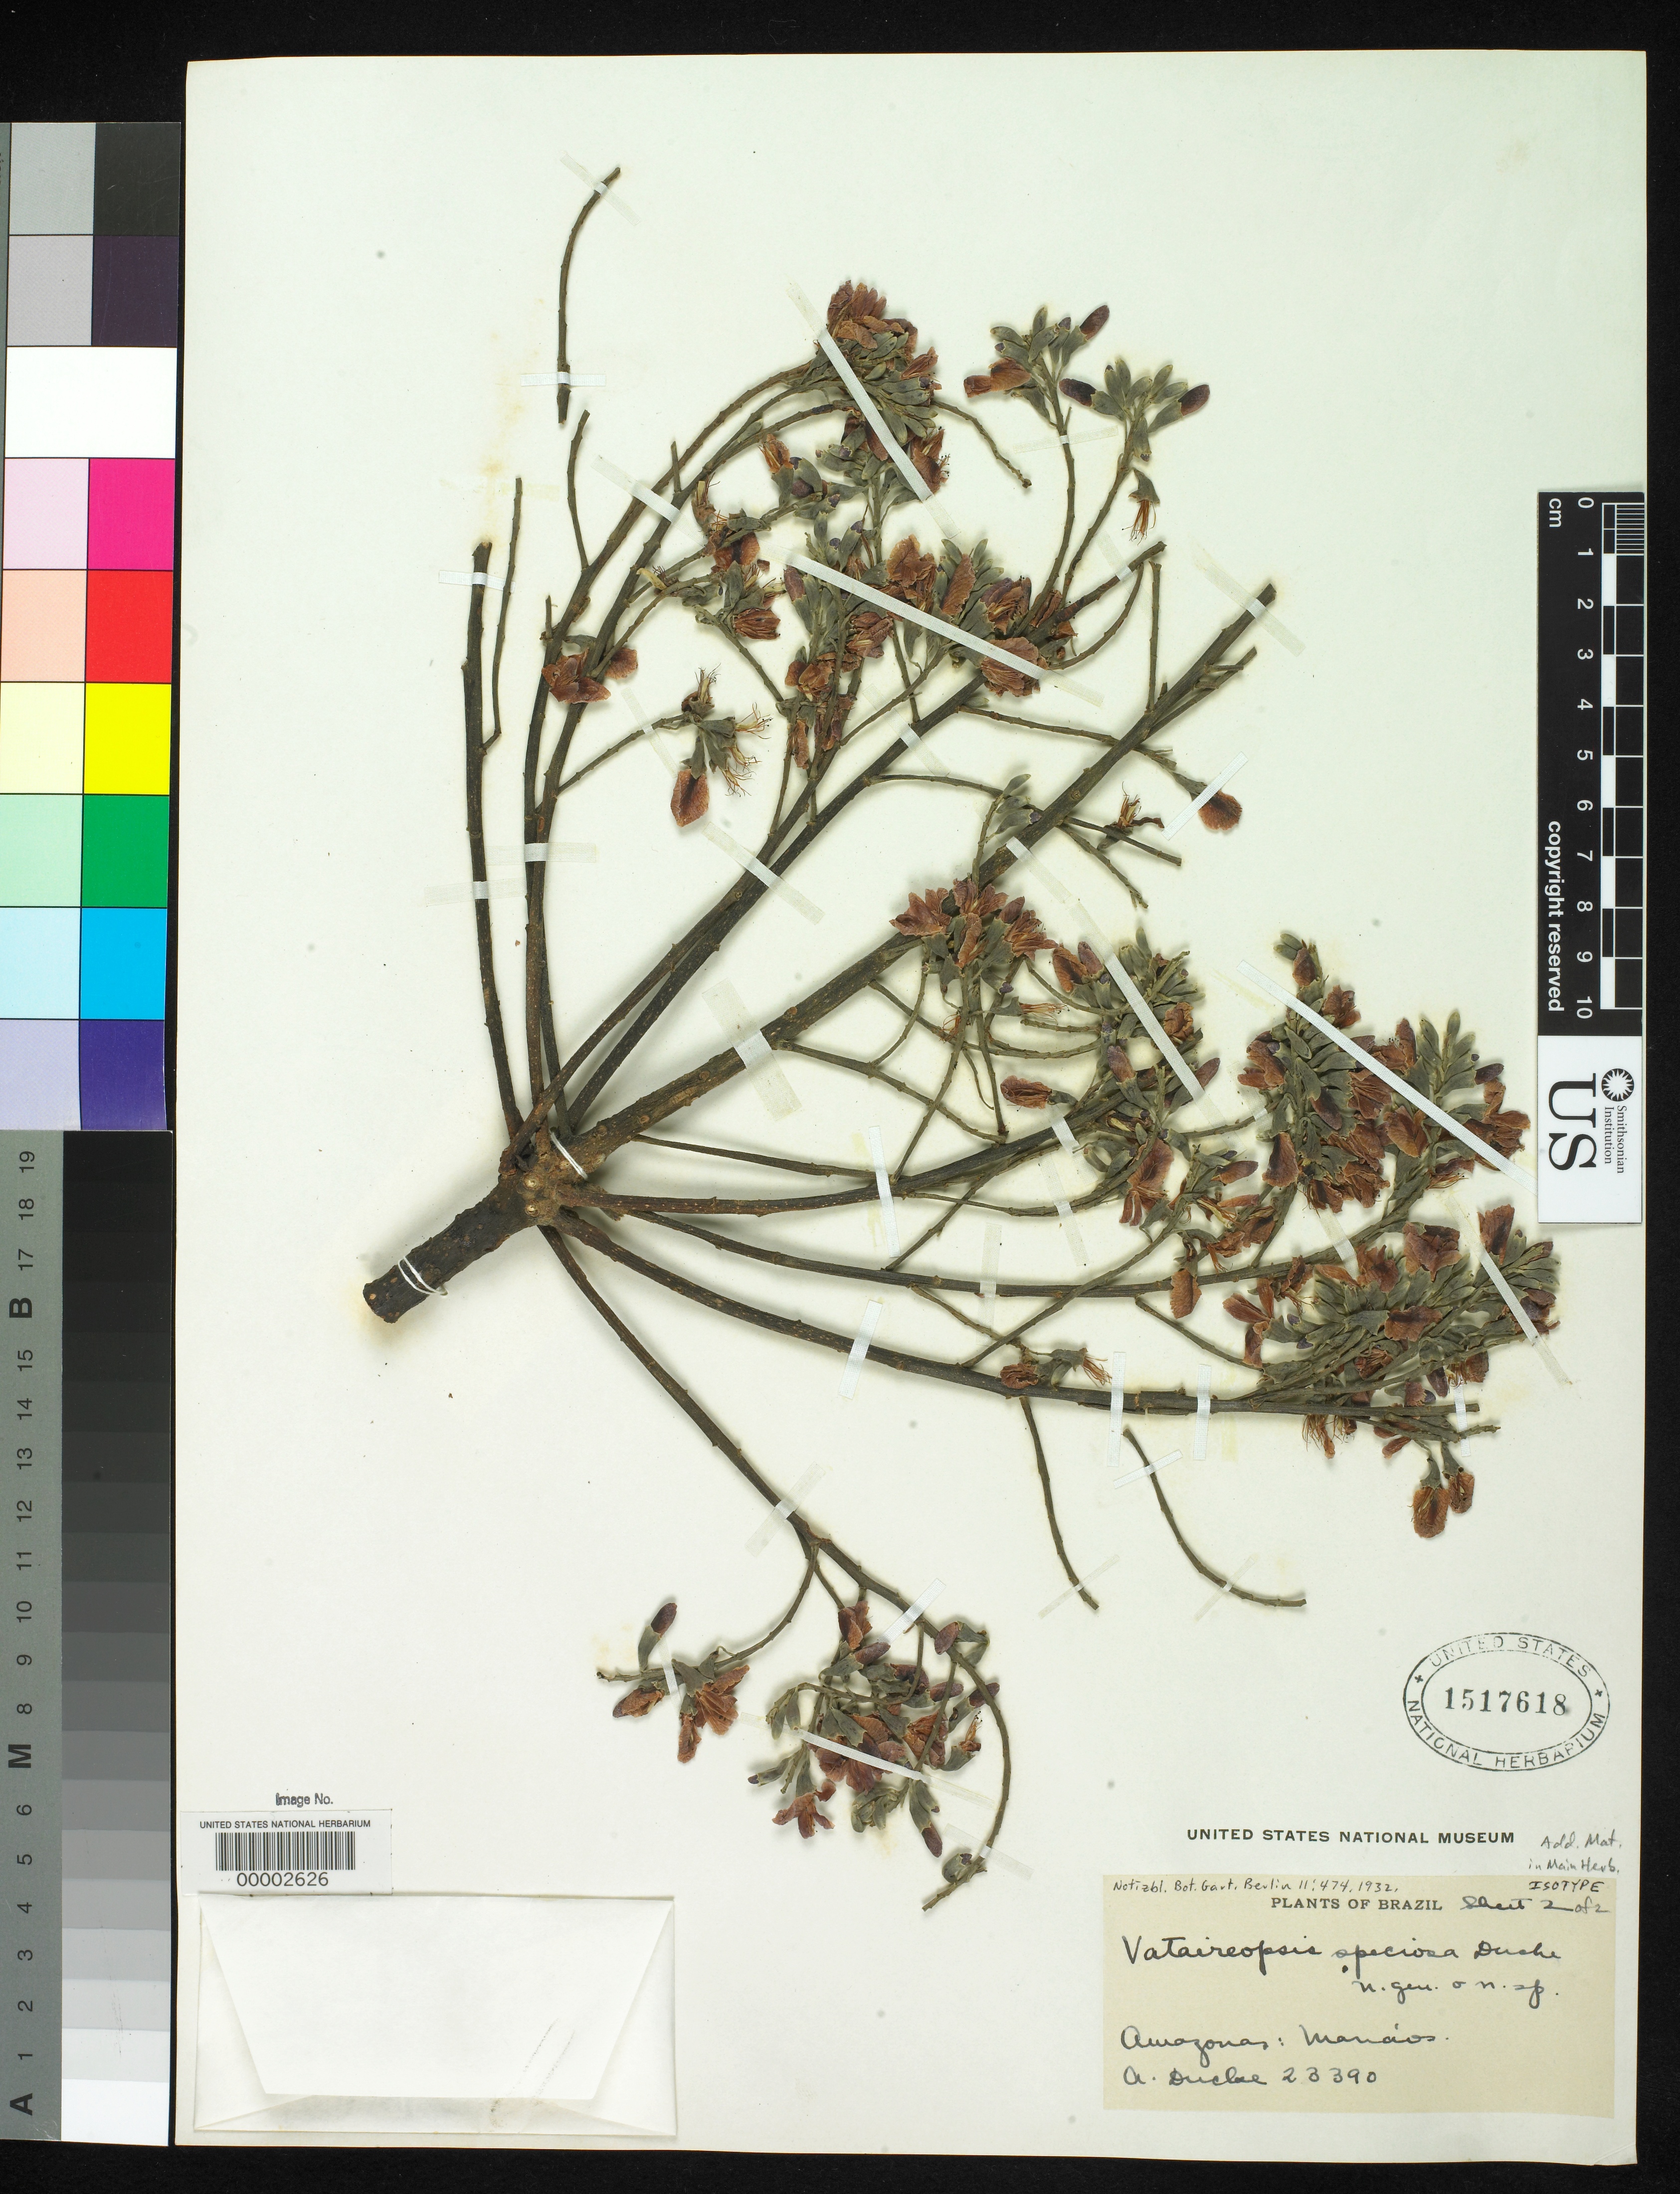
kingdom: Plantae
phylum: Tracheophyta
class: Magnoliopsida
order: Fabales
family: Fabaceae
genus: Vataireopsis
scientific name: Vataireopsis speciosa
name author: Ducke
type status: Isotype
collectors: A. Ducke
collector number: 23390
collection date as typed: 03 Jul 1929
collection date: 1929-07-03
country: Brazil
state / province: Amazonas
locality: Manaos.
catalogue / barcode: US 1517618